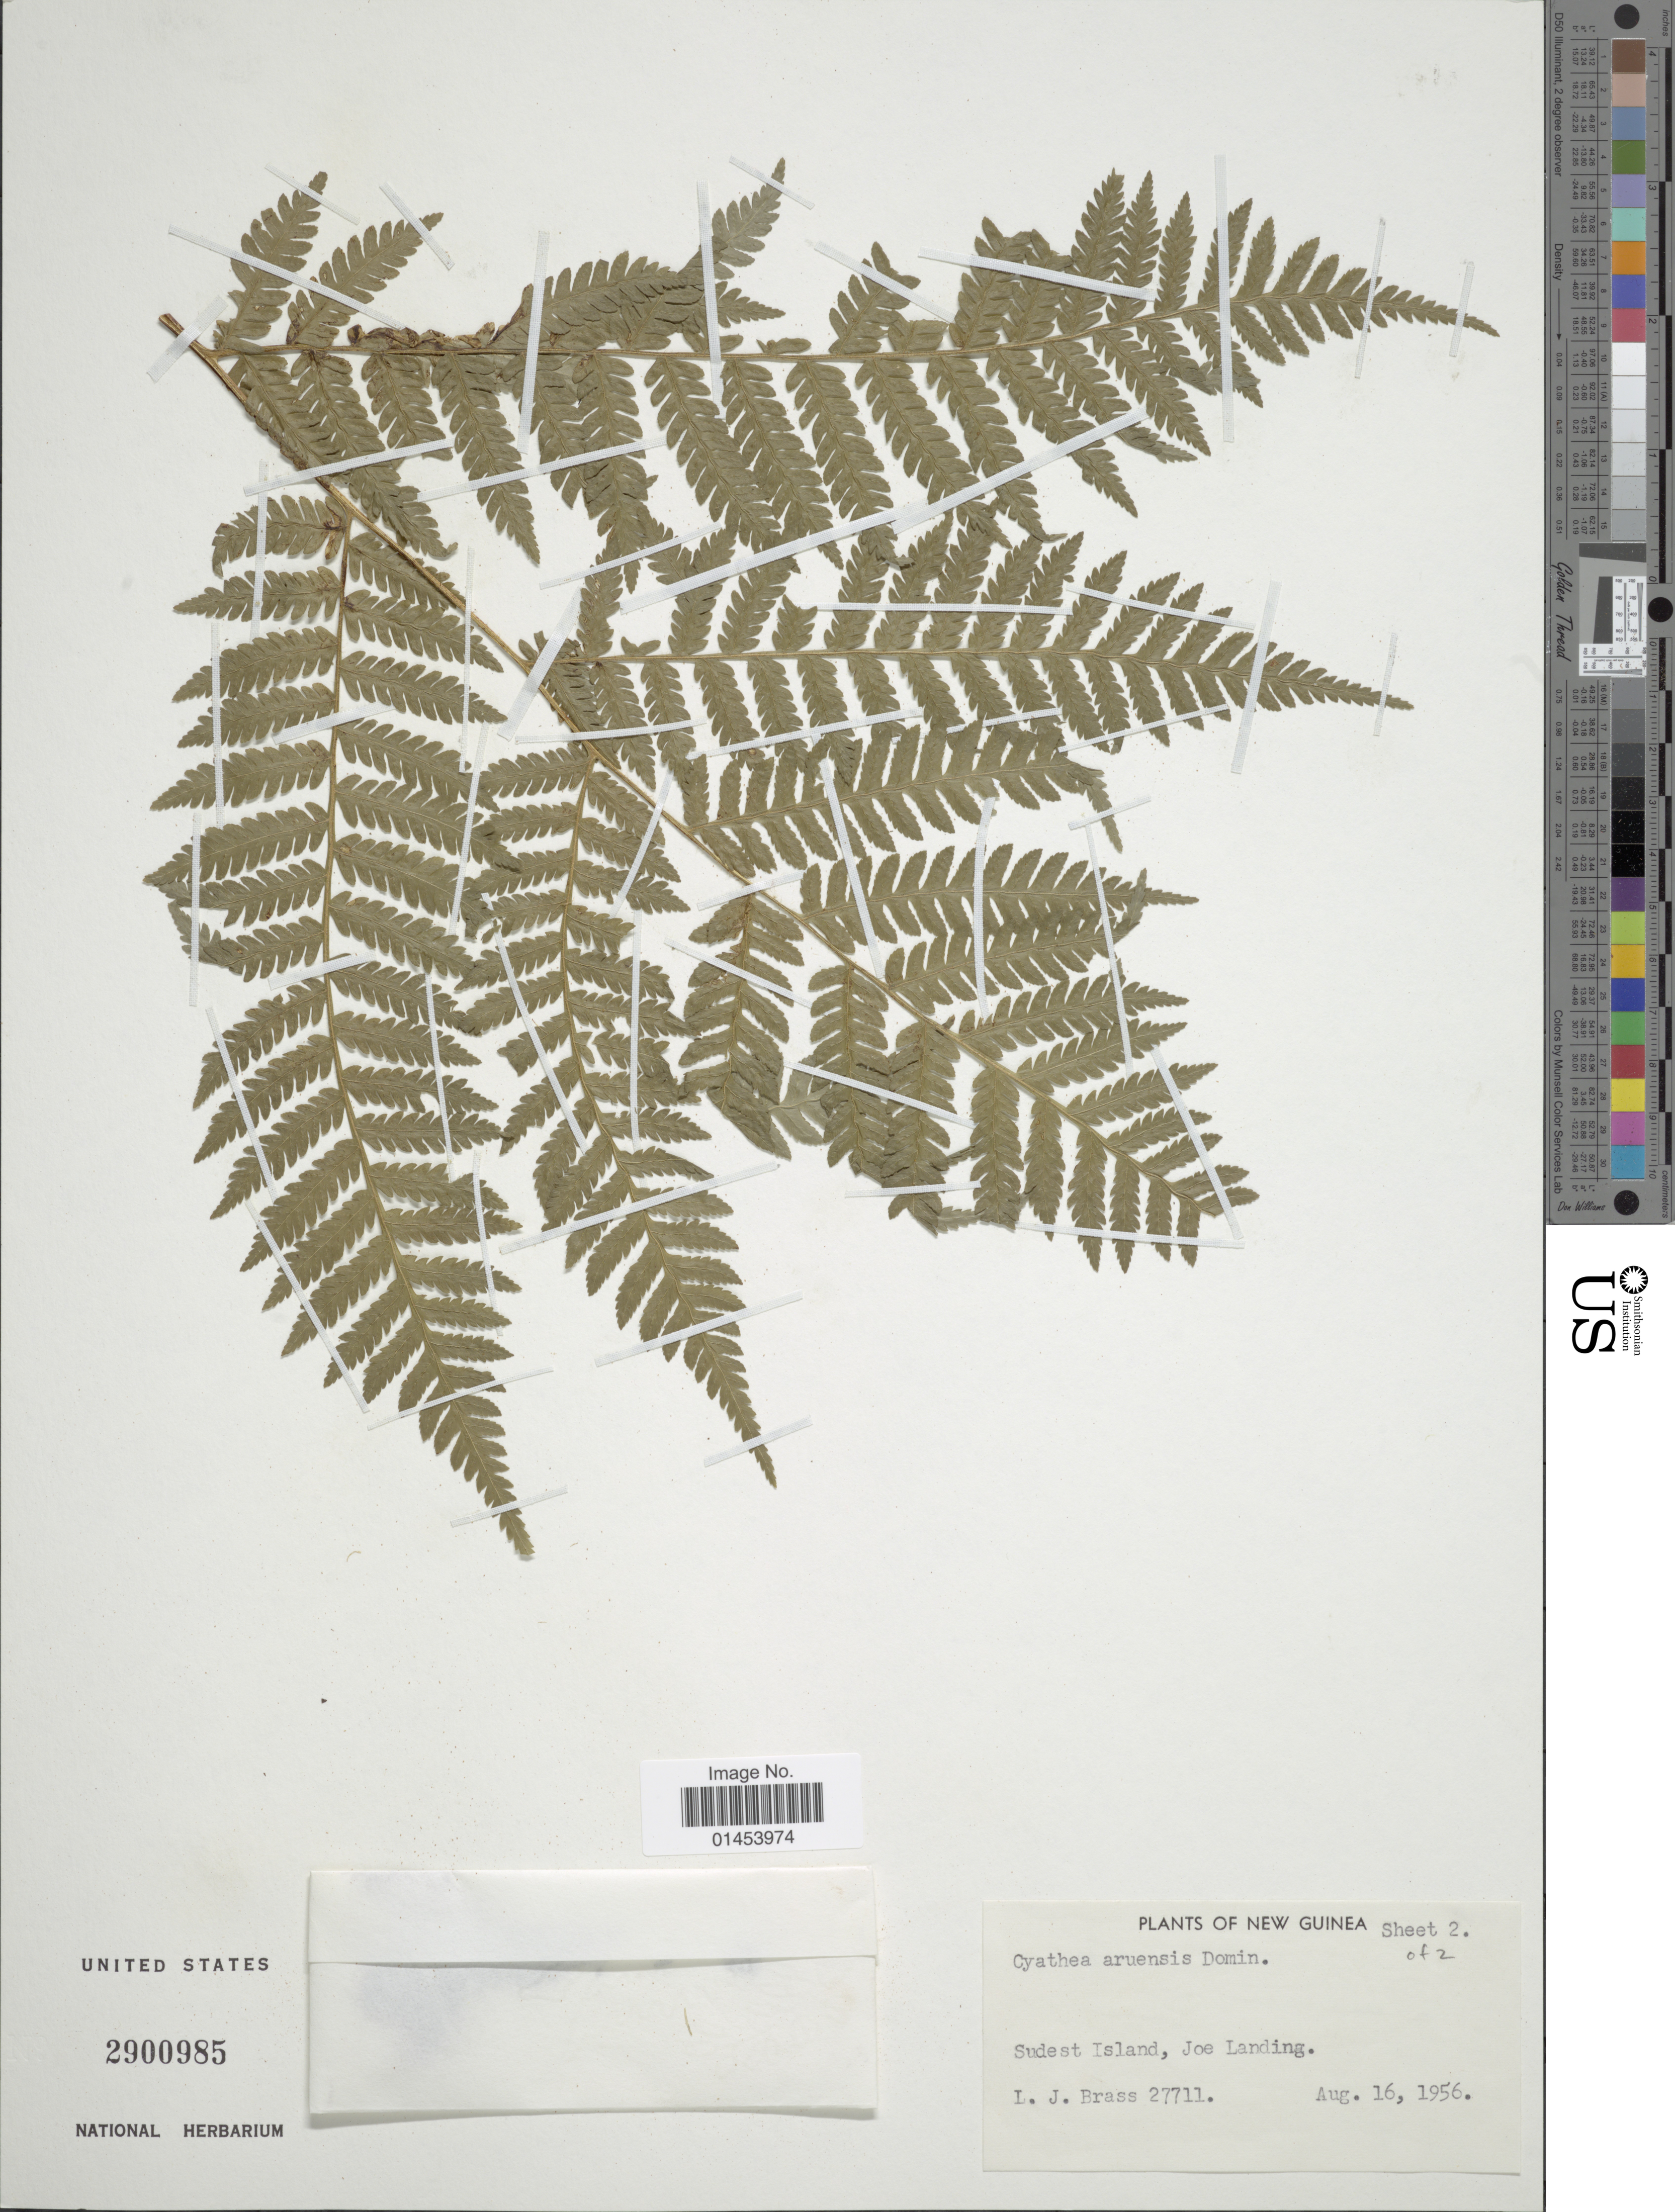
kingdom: Plantae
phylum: Tracheophyta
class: Polypodiopsida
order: Cyatheales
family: Cyatheaceae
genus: Cyathea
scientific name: Cyathea rumphiana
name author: (Alderw.) Merr.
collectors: L. J. Brass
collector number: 27711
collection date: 1956-08-16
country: Papua New Guinea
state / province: Milne Bay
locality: New Guinea. Sudest Island, Joe Landing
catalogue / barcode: US 2900985